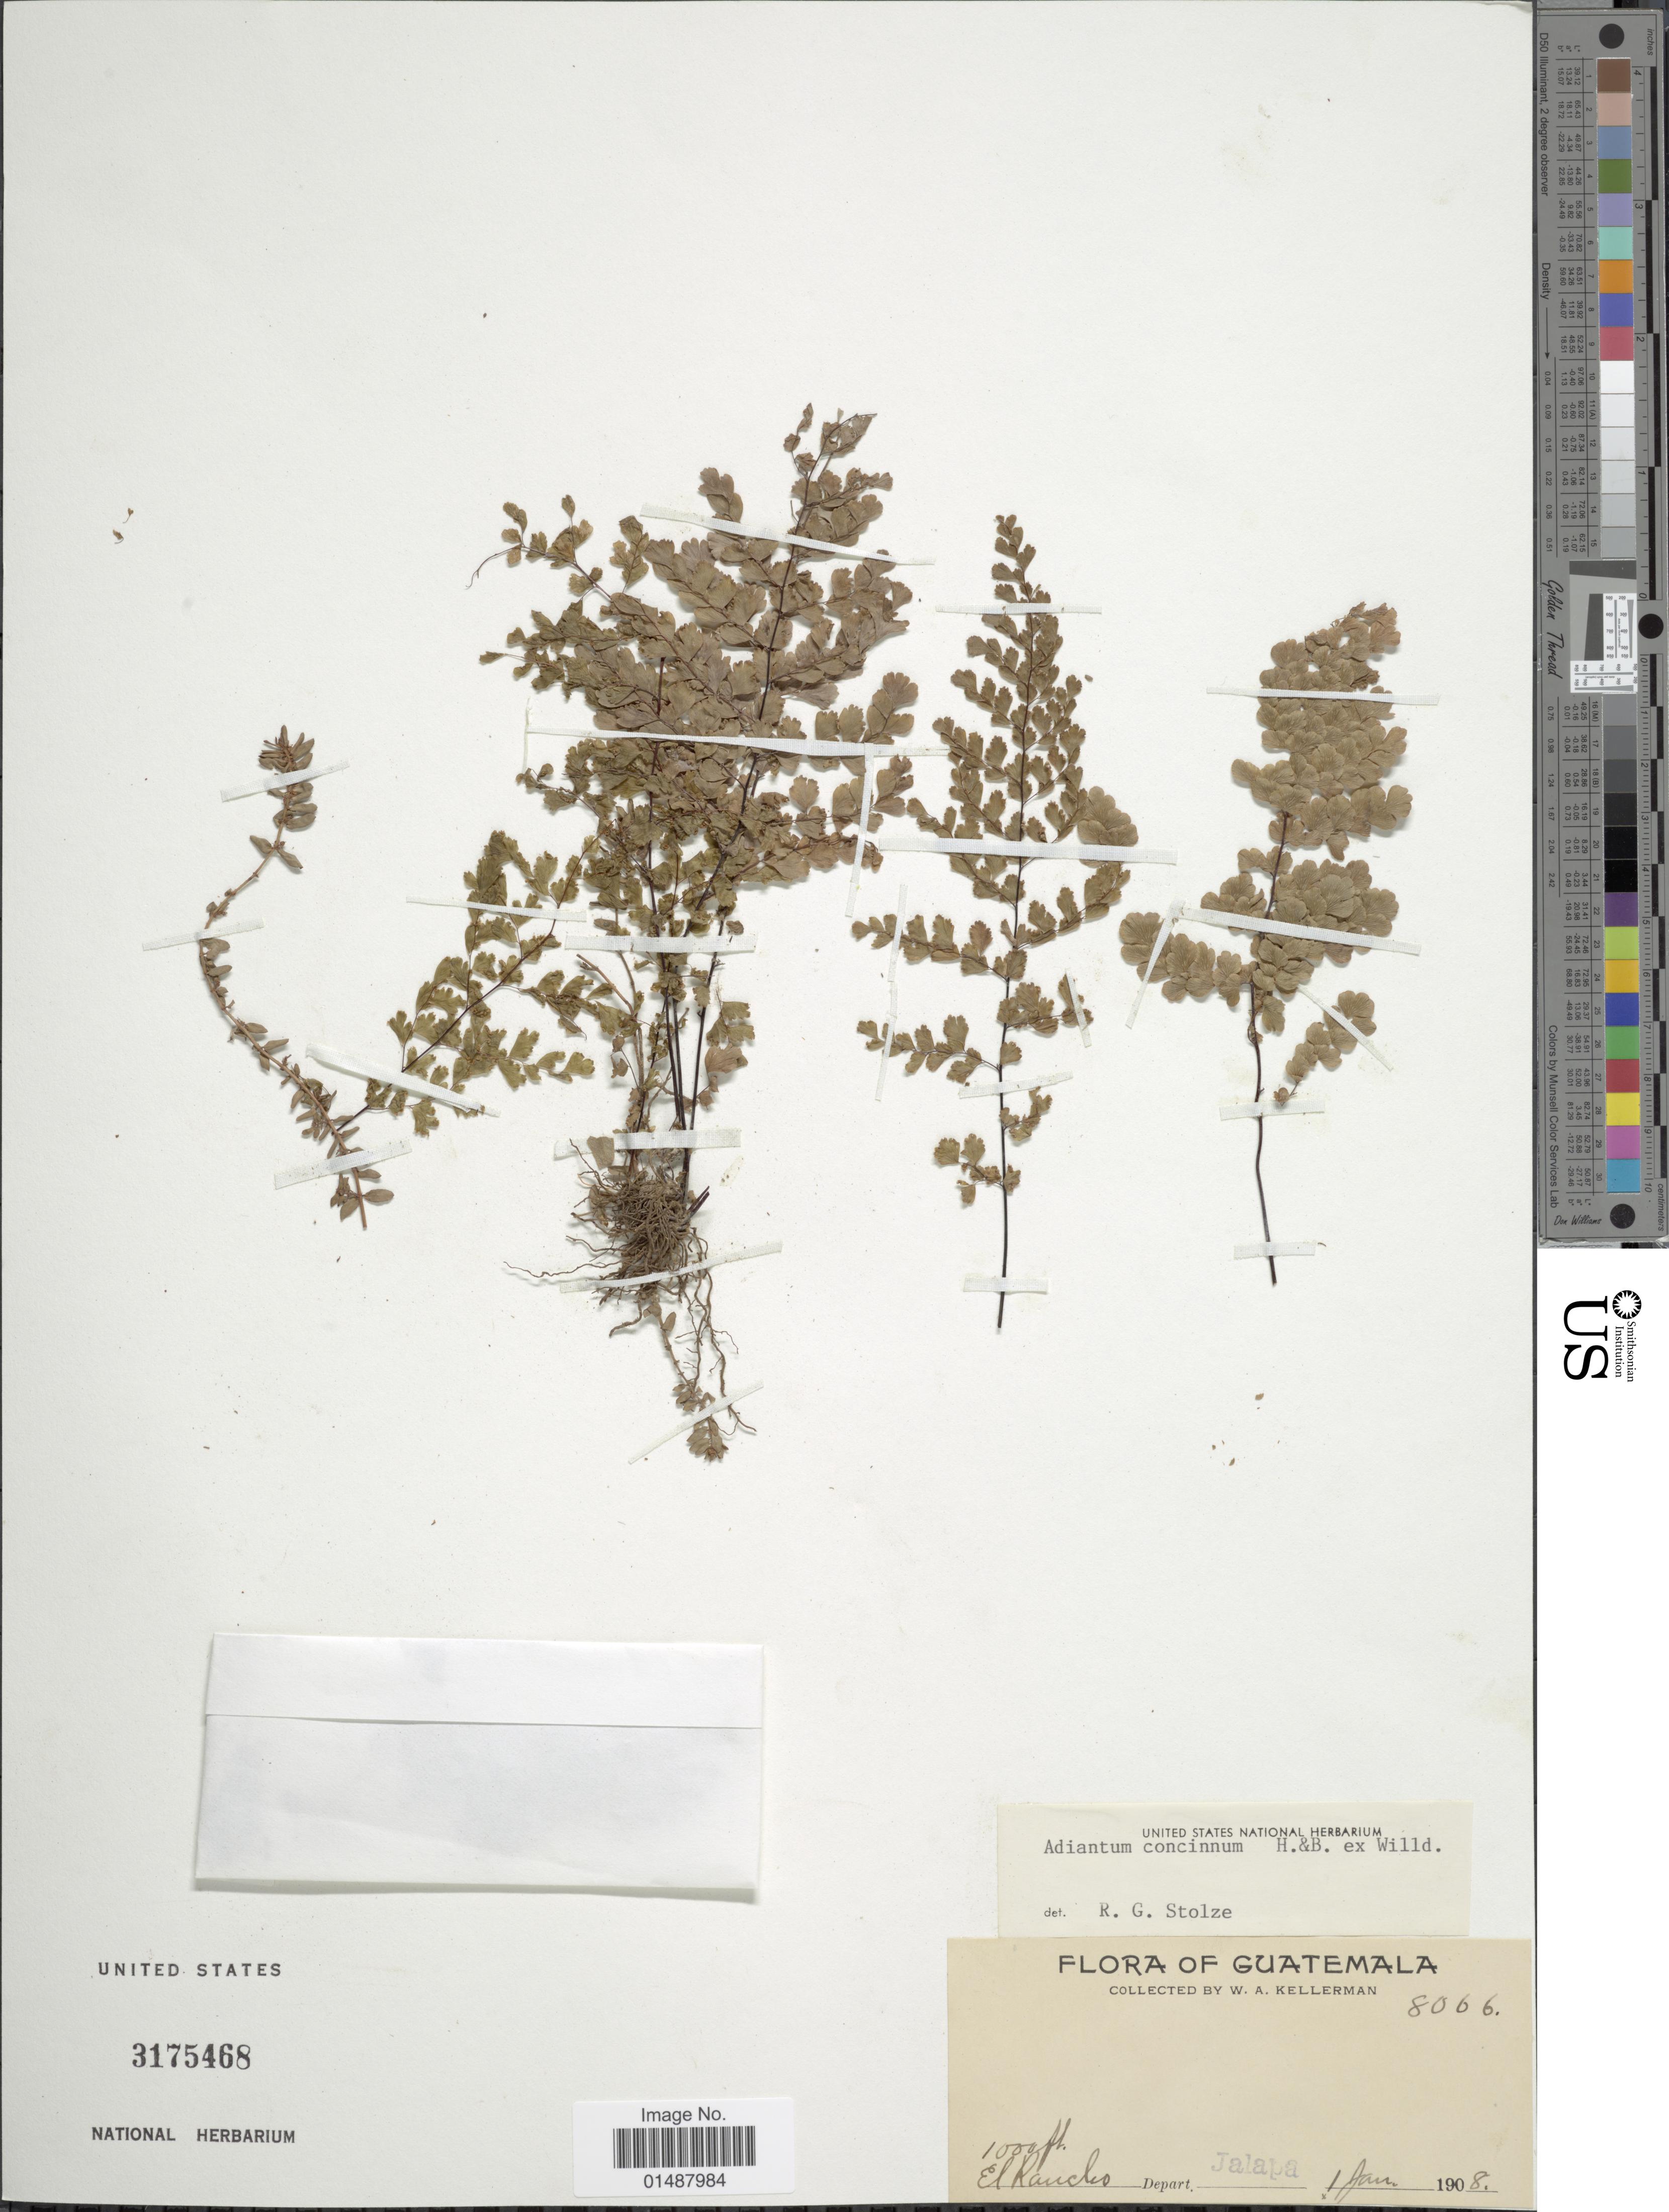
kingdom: Plantae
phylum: Tracheophyta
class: Polypodiopsida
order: Polypodiales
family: Pteridaceae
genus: Adiantum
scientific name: Adiantum concinnum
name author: Humb. & Bonpl. ex Willd.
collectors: W. Kellerman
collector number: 8066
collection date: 1908-01-01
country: Guatemala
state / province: Jalapa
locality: El Rancho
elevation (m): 305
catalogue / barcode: US 3175468